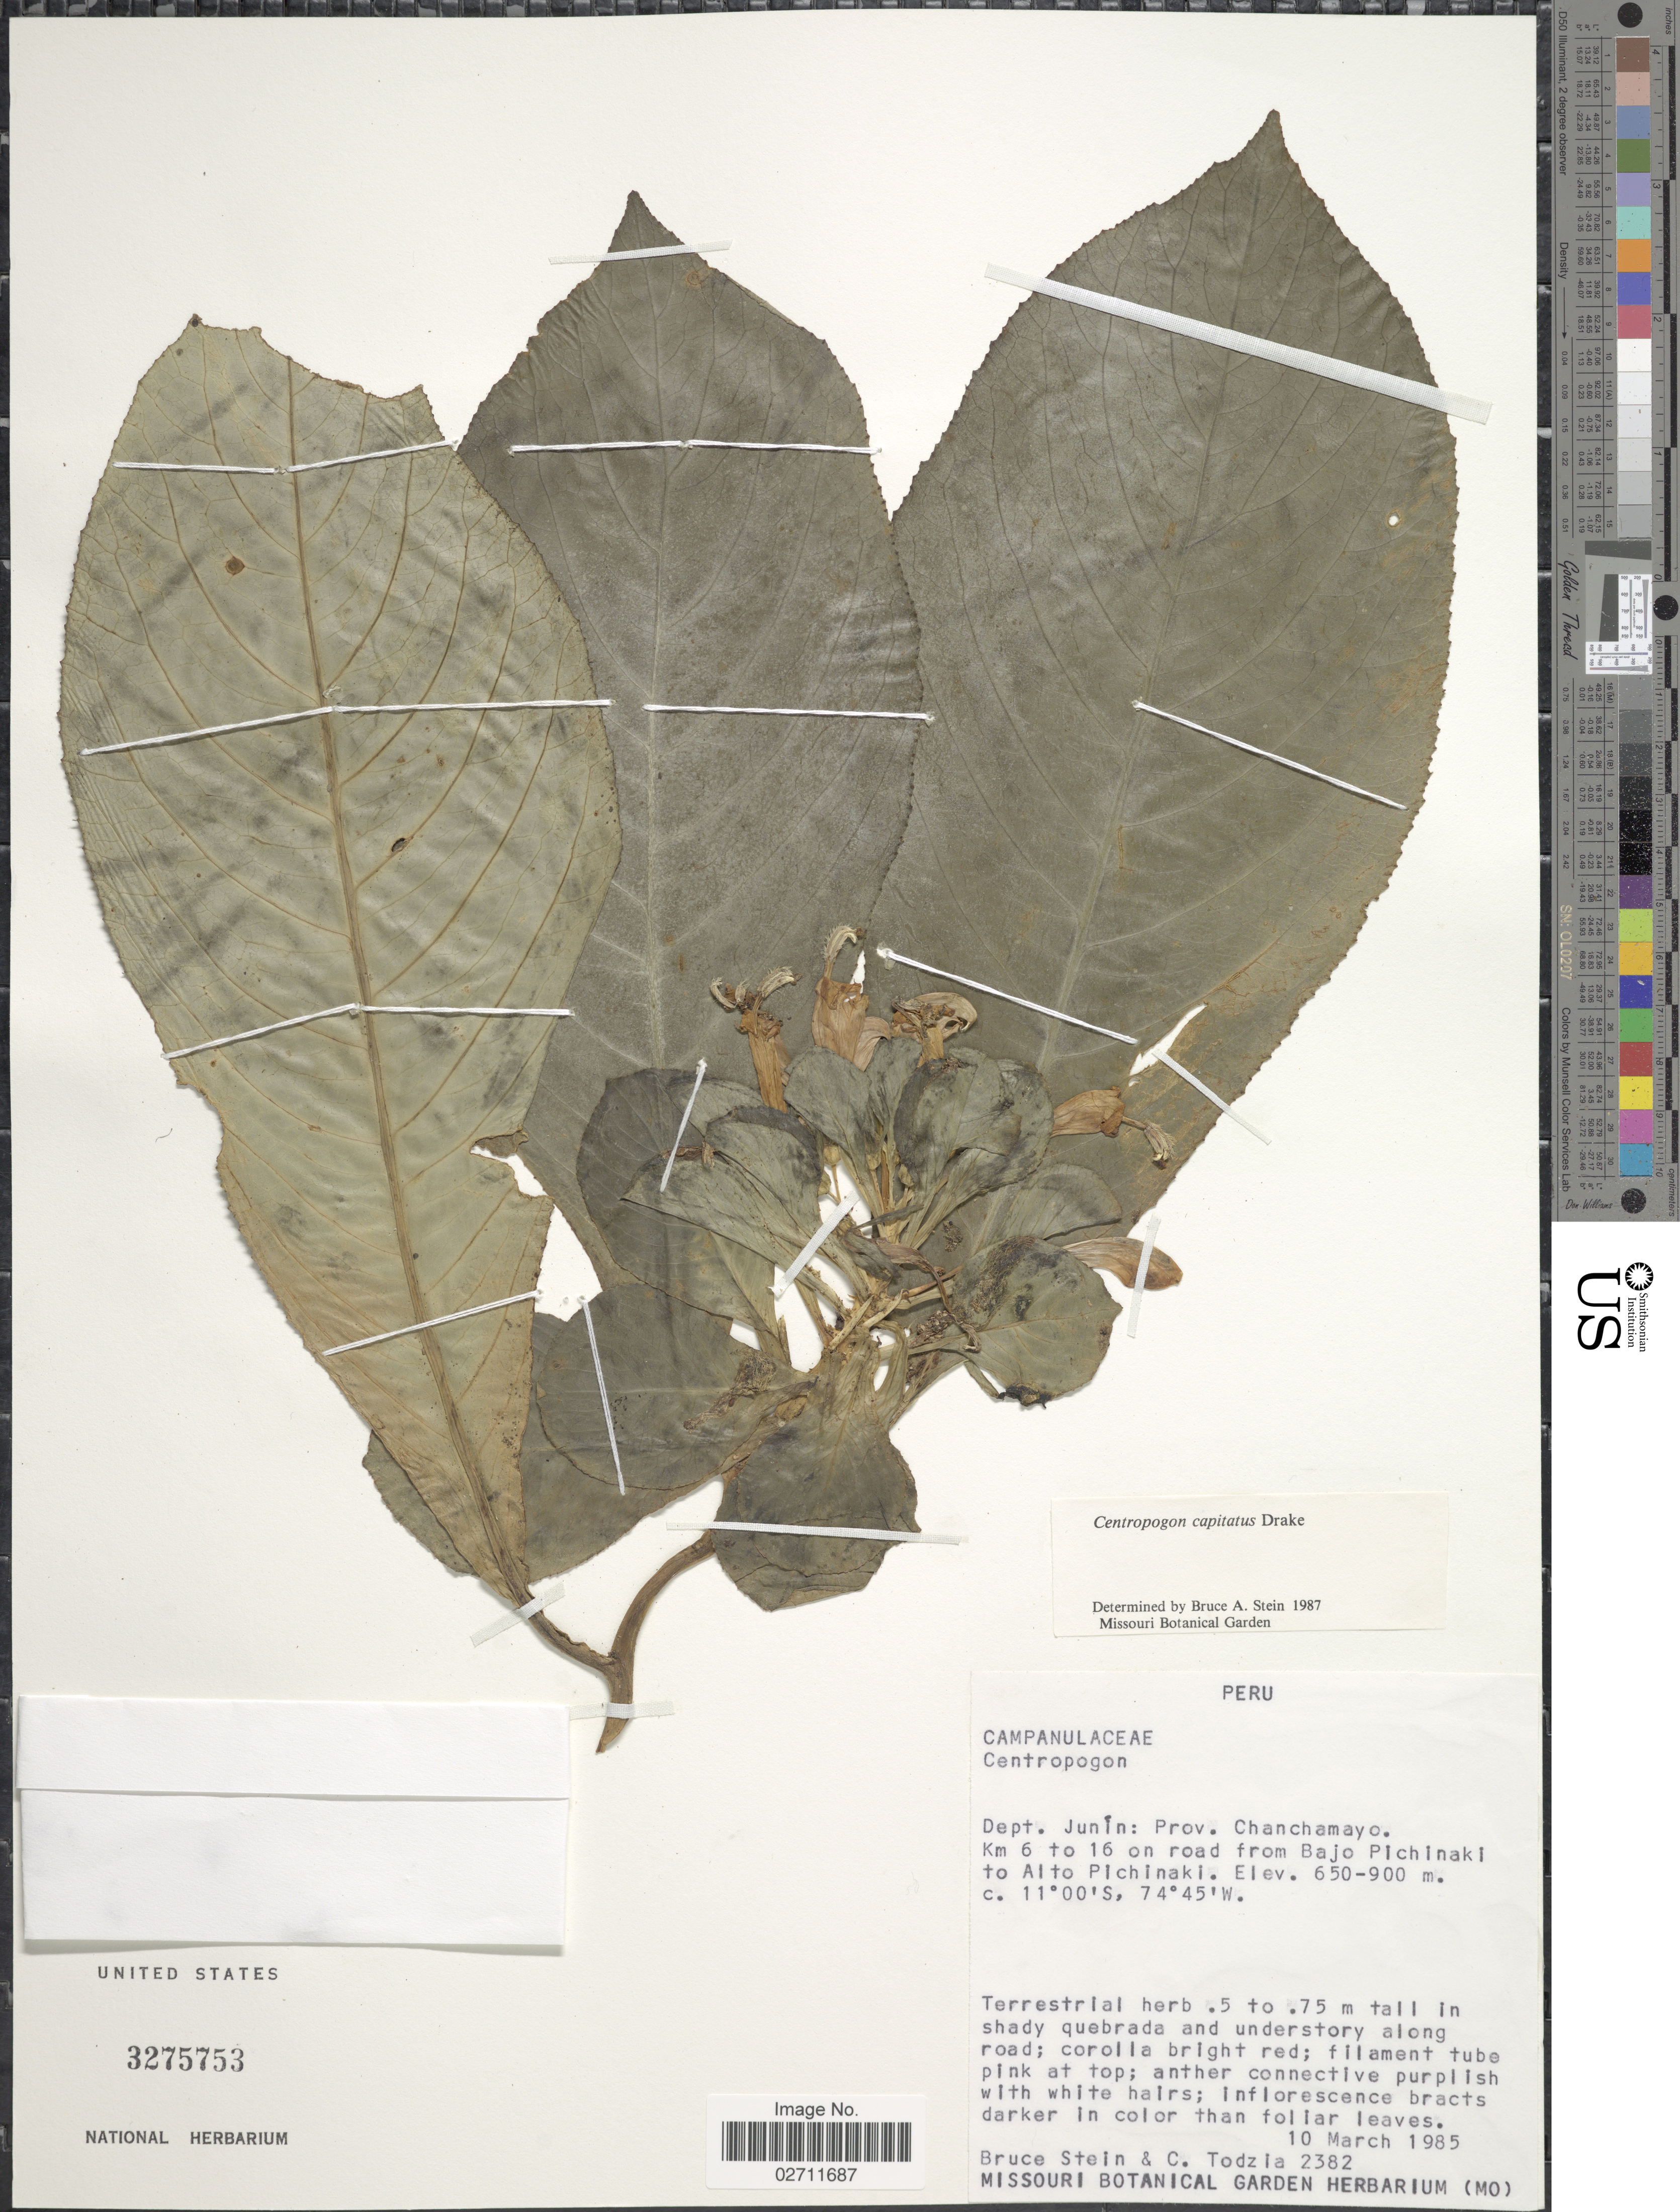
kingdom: Plantae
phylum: Tracheophyta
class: Magnoliopsida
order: Asterales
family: Campanulaceae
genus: Centropogon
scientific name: Centropogon capitatus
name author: Drake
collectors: B. A. Stein & C. A. Todzia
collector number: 2382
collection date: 1985-03-10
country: Peru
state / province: Junín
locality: Prov. Chanchamayo. Km 6 to 16 on road from Bajp Pichinaki to Alto Pichinaki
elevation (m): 650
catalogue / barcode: US 3275753